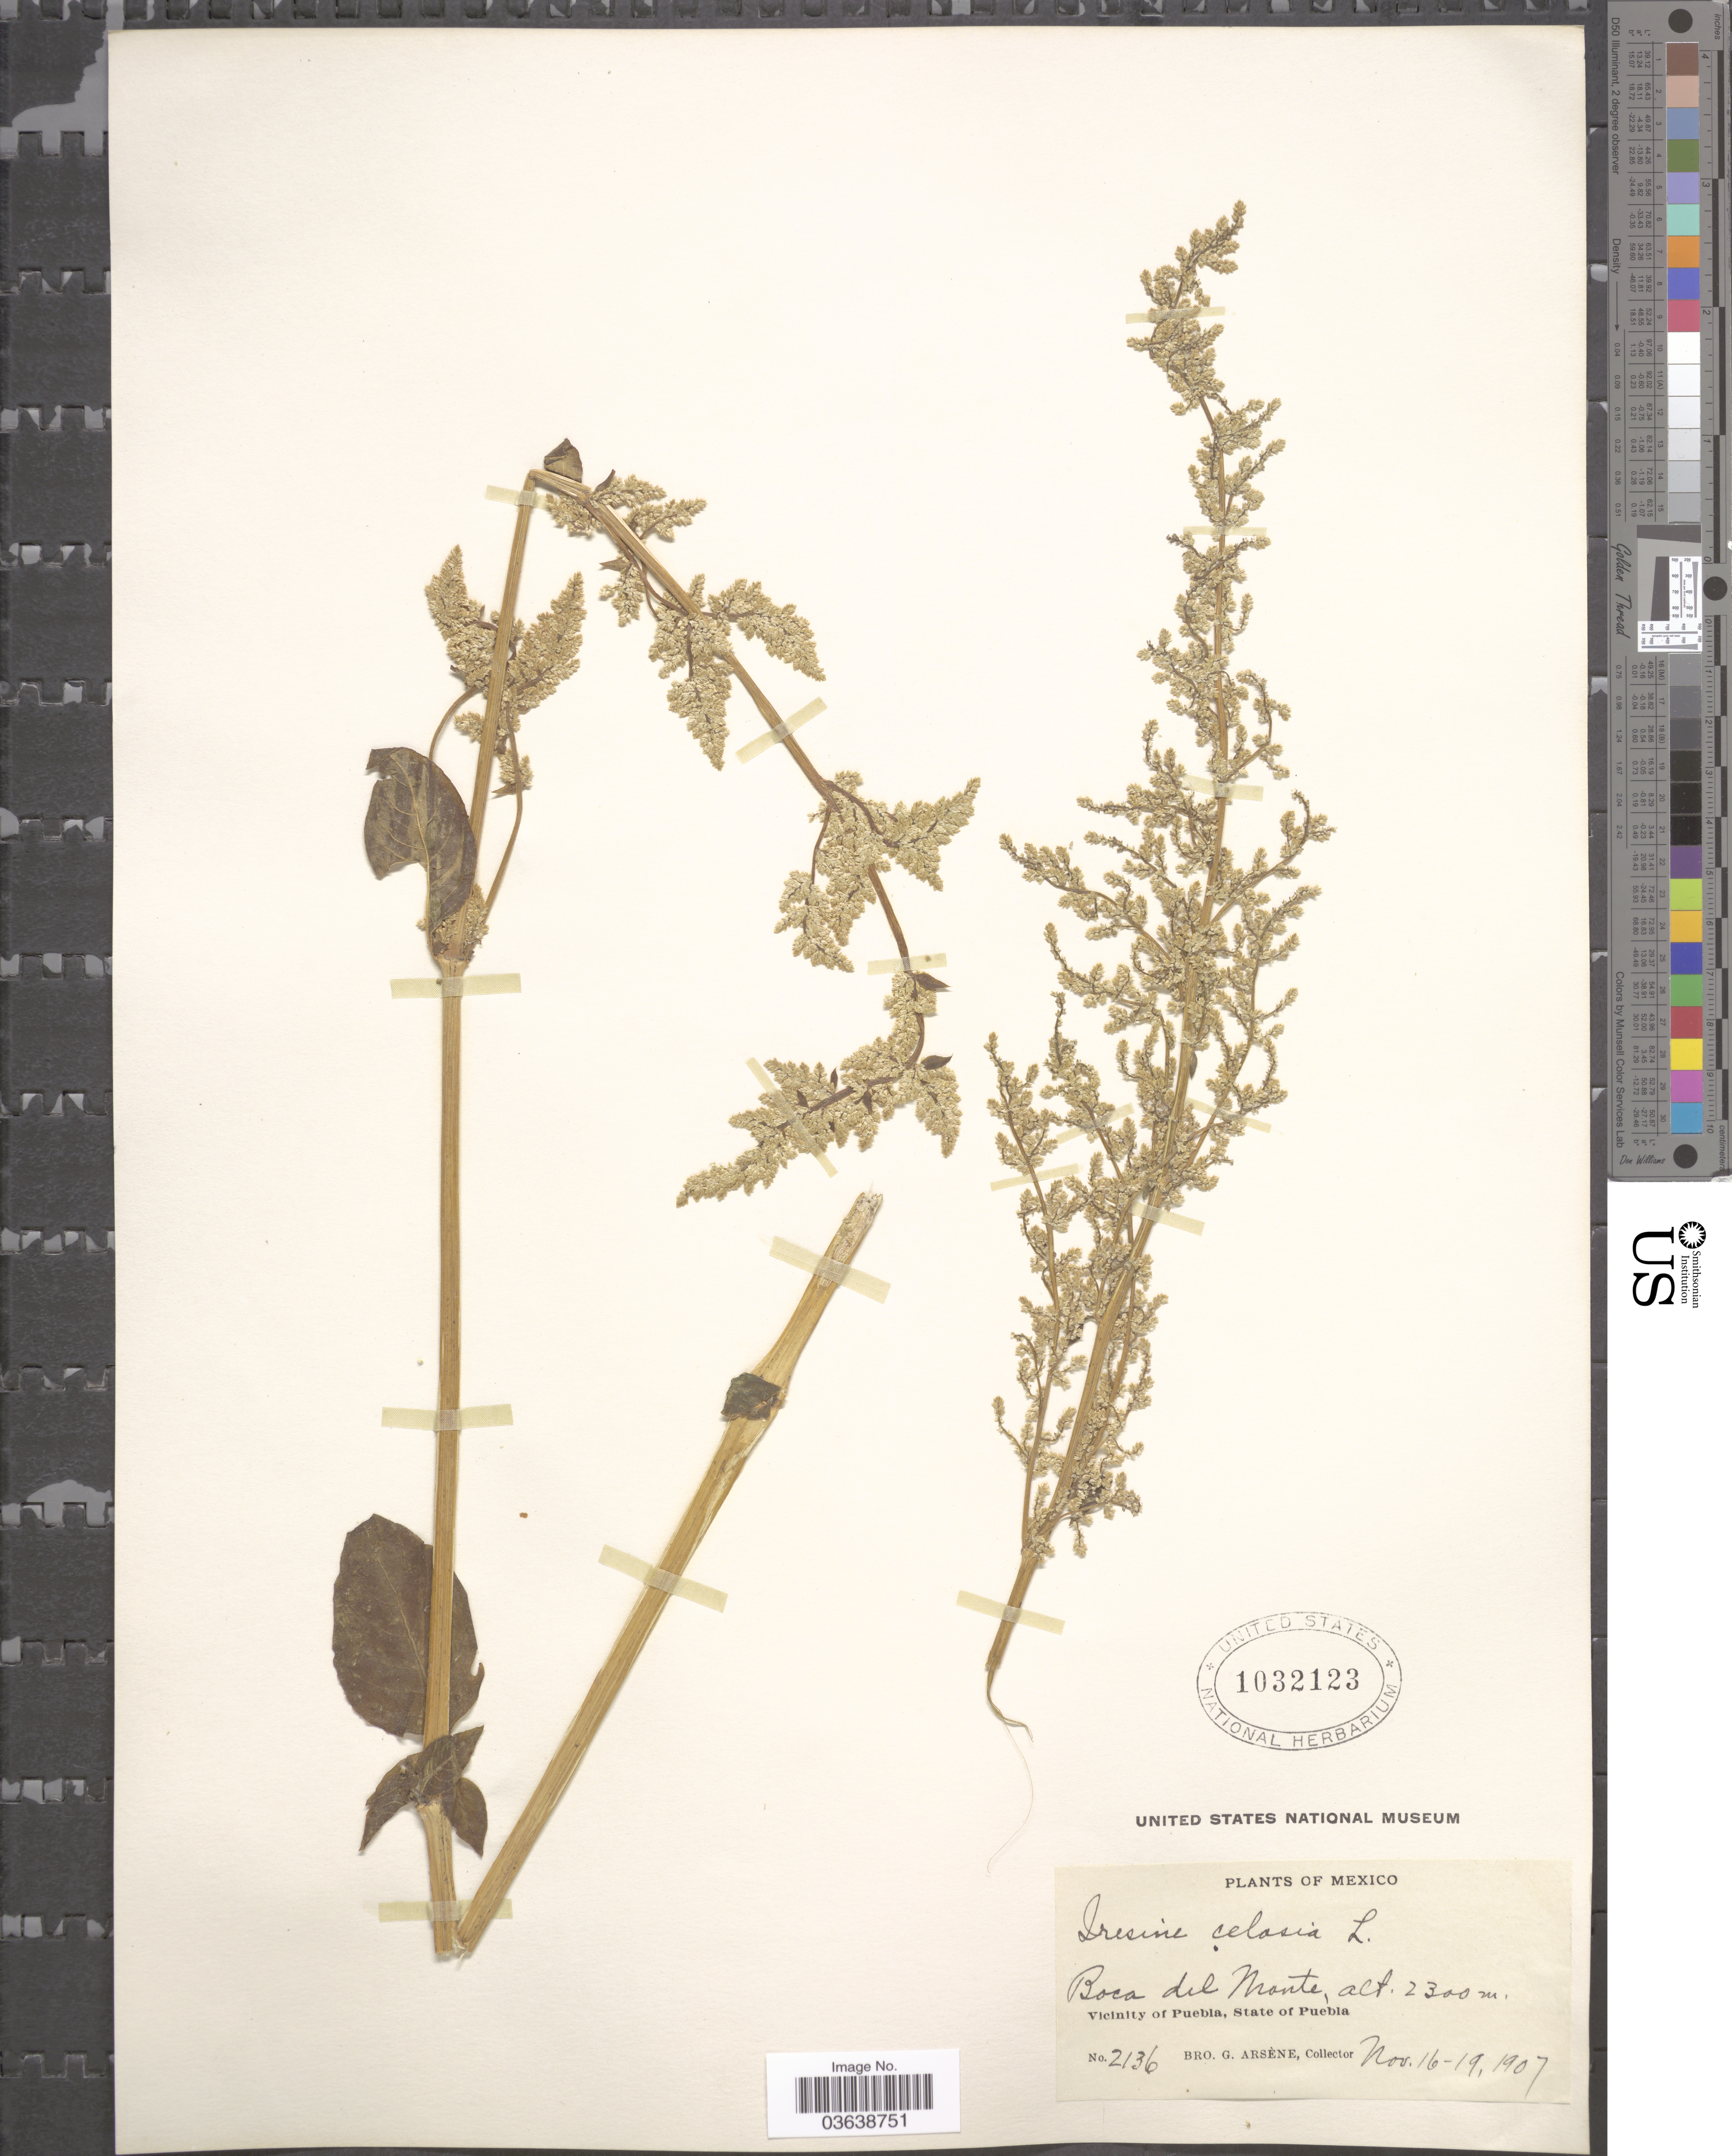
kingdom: Plantae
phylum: Tracheophyta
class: Magnoliopsida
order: Caryophyllales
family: Amaranthaceae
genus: Iresine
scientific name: Iresine celosia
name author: L.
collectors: Bro. G. Arsène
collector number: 2136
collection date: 1907-11-16/1907-11-19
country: Mexico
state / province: Puebla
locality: Boca del Monte. Vicinity of Puebla.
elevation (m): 2300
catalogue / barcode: US 1032123